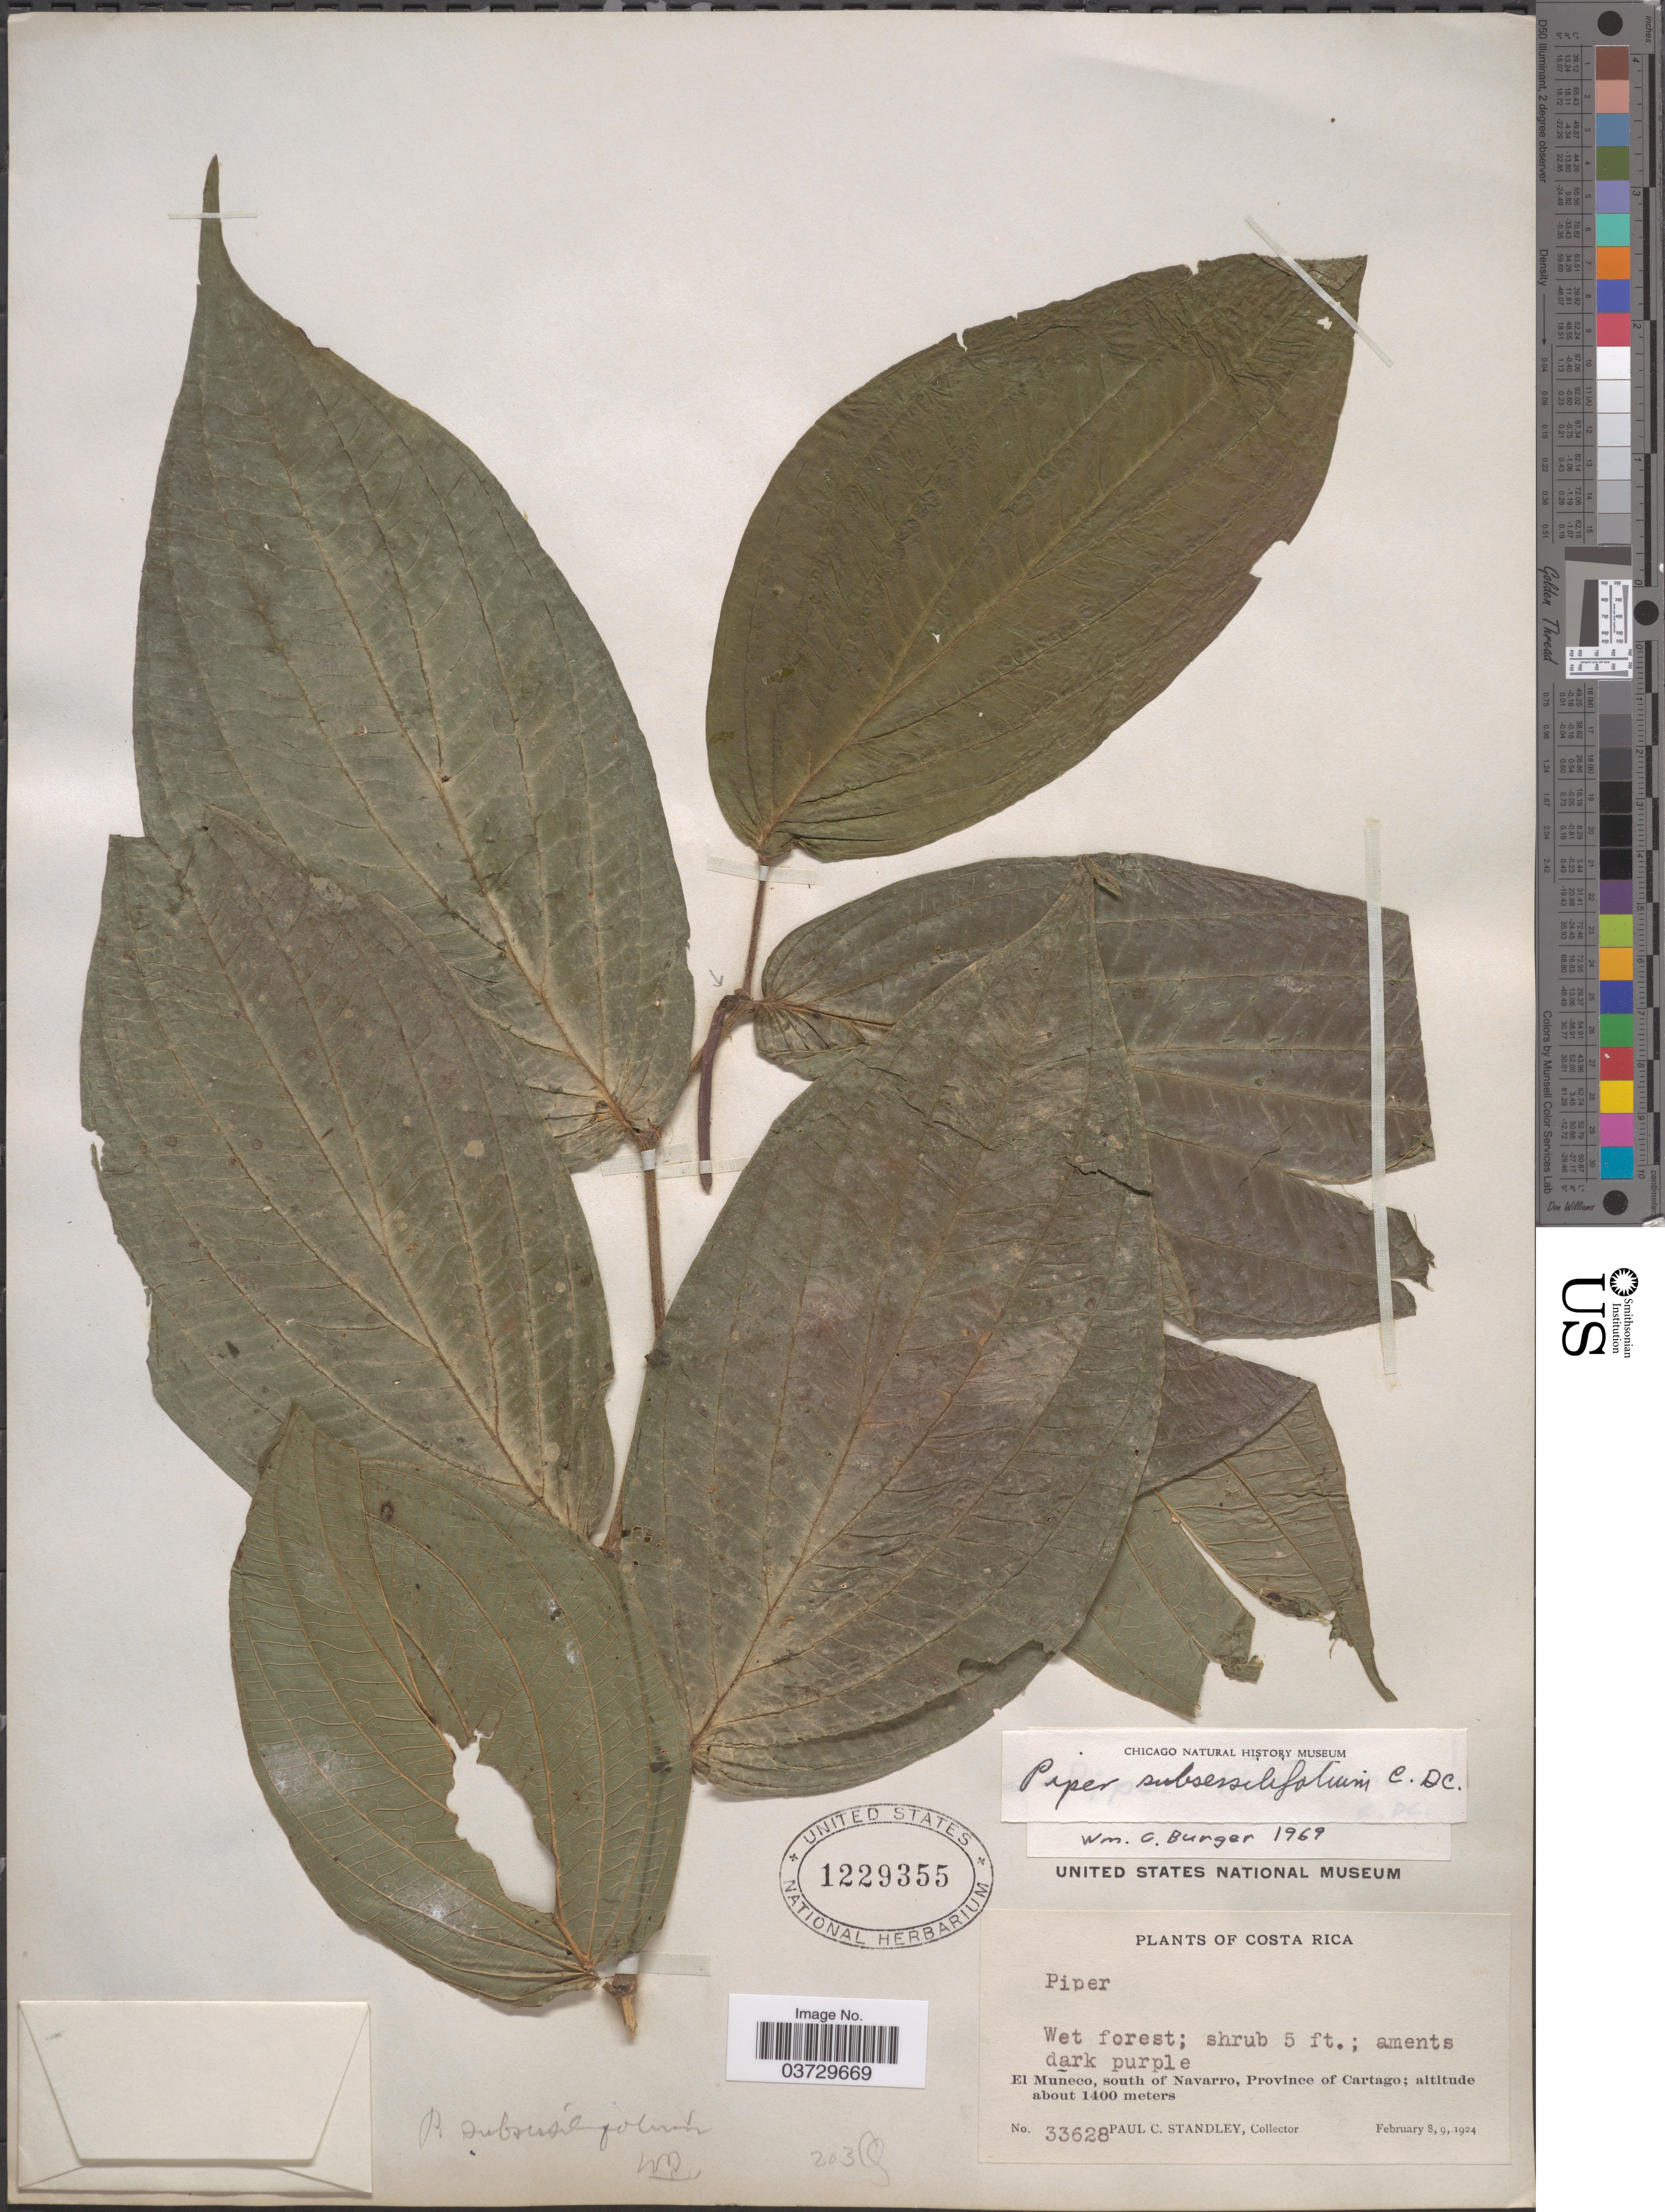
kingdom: Plantae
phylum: Tracheophyta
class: Magnoliopsida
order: Piperales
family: Piperaceae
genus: Piper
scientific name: Piper subsessilifolium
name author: C. DC.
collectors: P. C. Standley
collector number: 33628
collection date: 1924-02-08/1924-02-09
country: Costa Rica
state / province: Cartago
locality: El Muñeco, south of Navarro.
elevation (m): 1400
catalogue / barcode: US 1229355